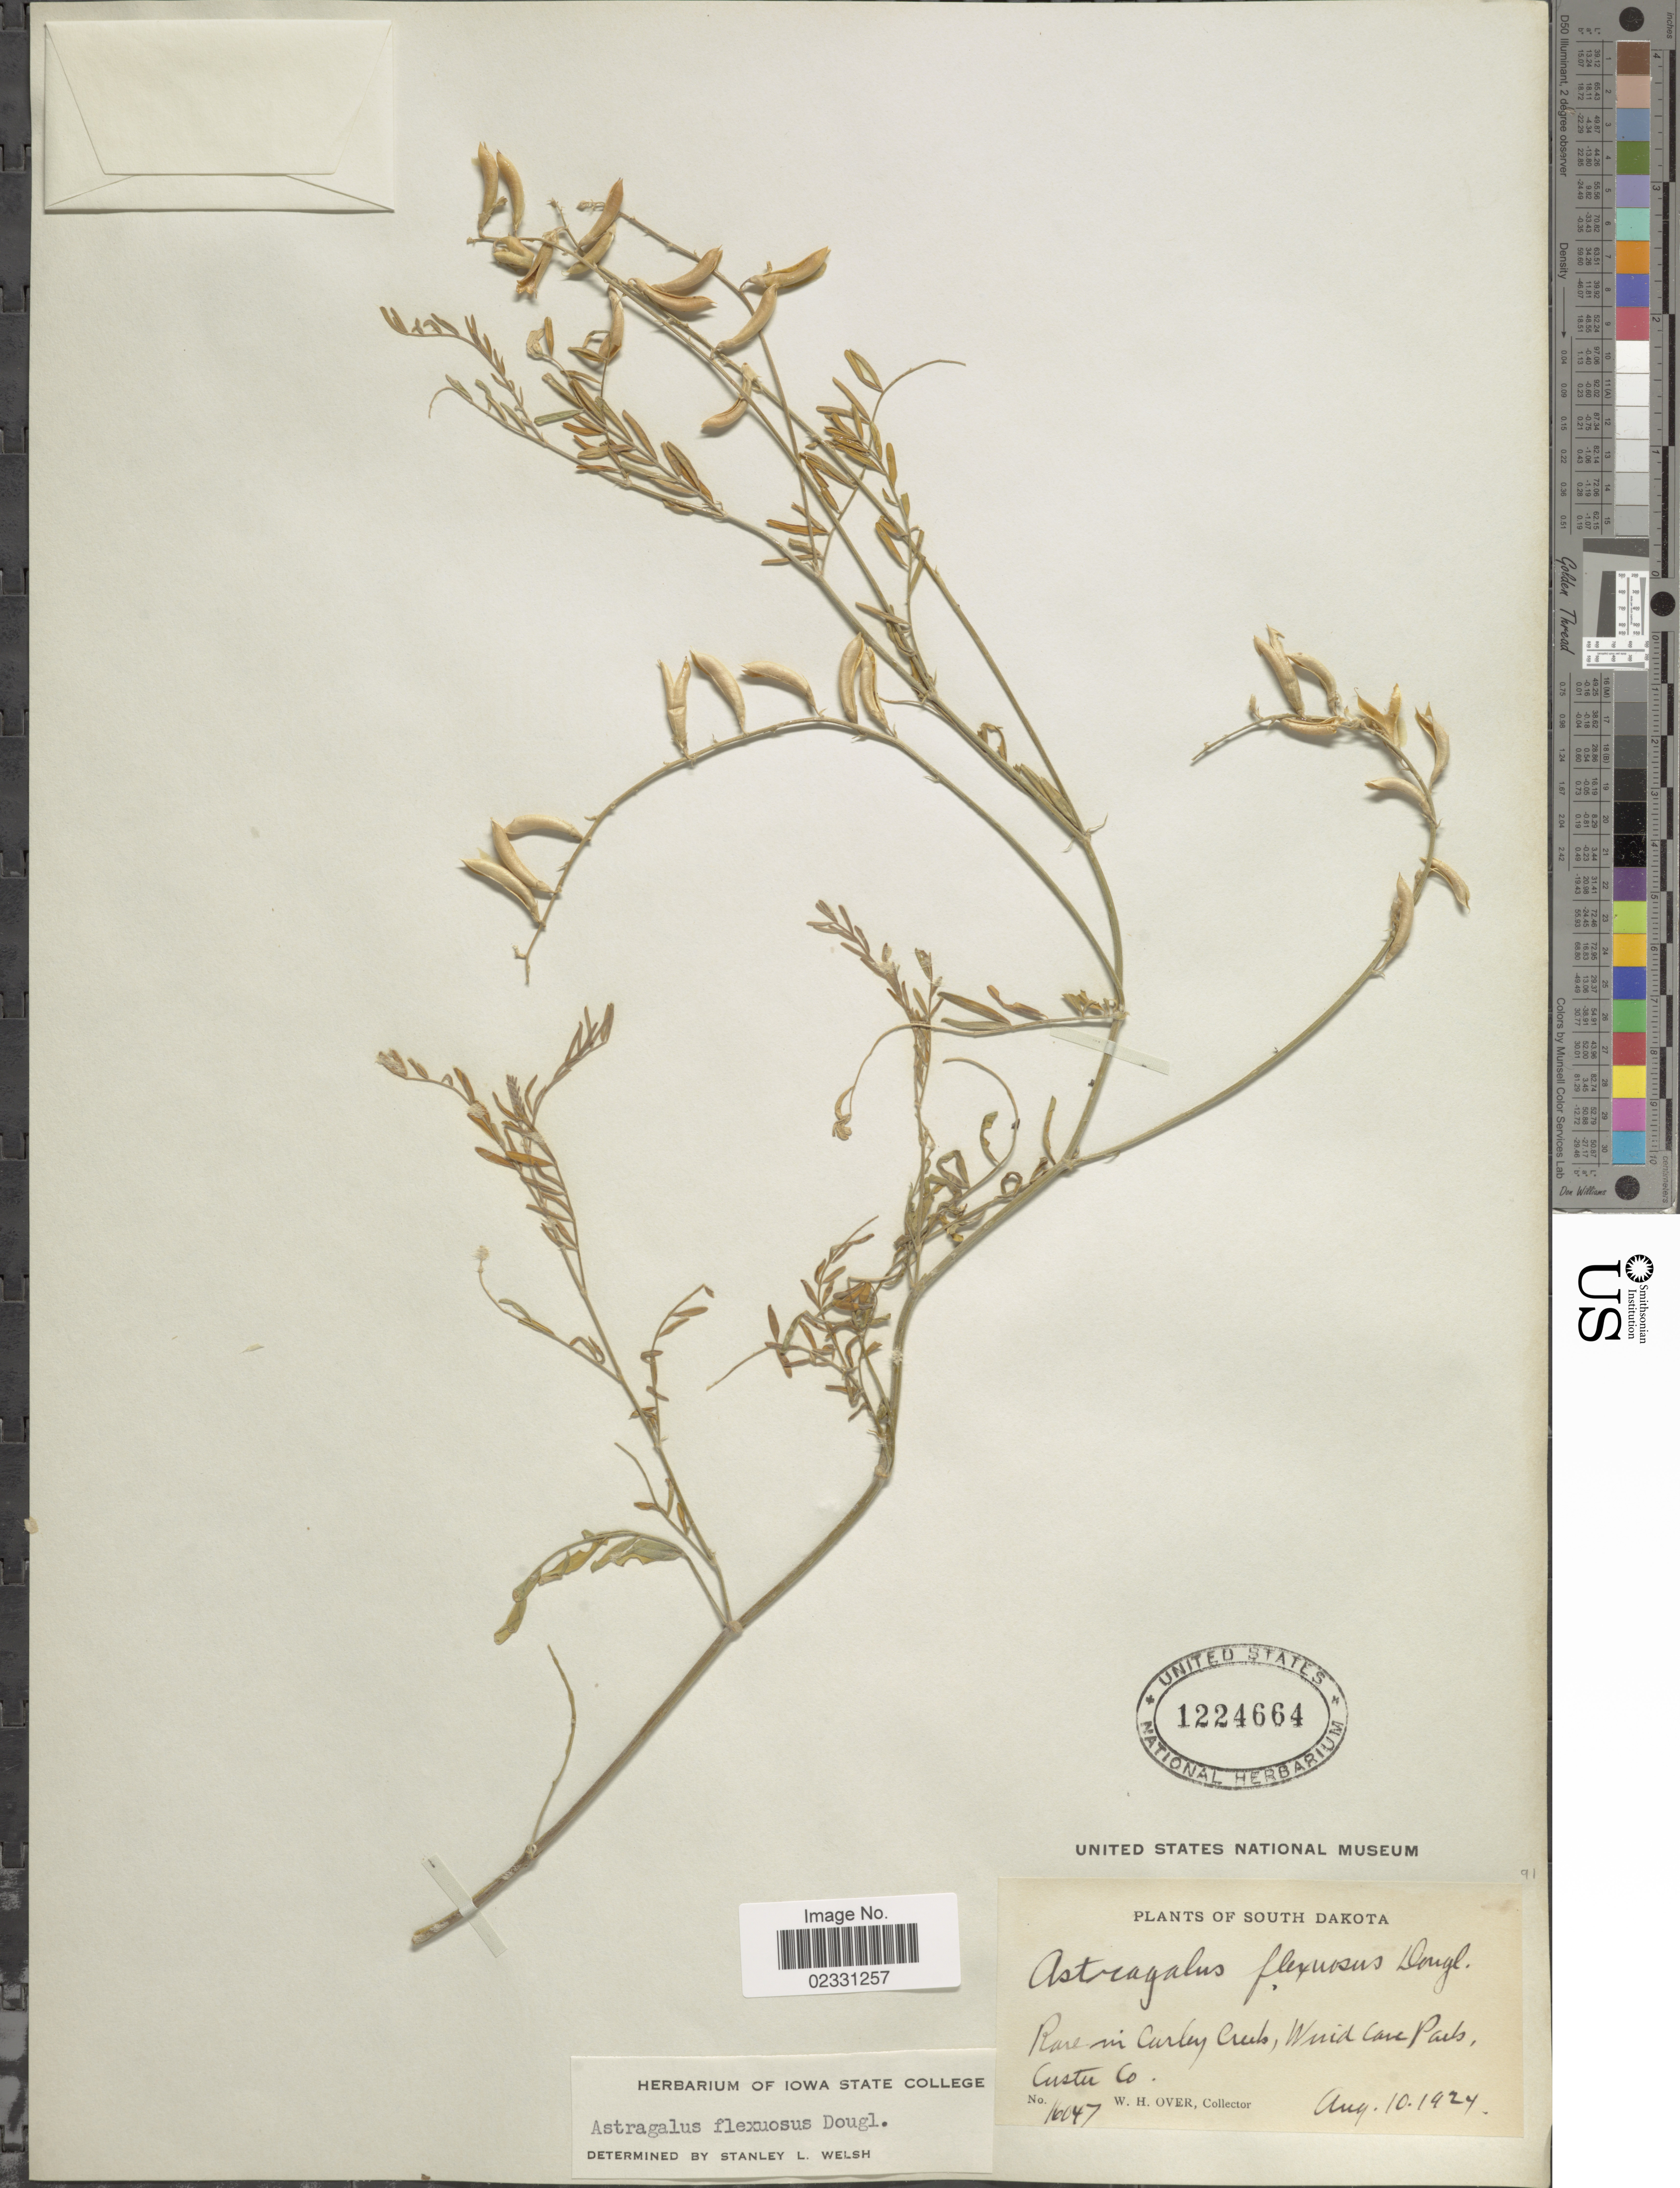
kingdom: Plantae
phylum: Tracheophyta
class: Magnoliopsida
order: Fabales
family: Fabaceae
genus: Astragalus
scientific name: Astragalus flexuosus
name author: (Hook.) Douglas ex G. Don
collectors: W. Over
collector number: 16047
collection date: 1924-08-10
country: United States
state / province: South Dakota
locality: Curley Creek, Wind Cave Park, Custer Co.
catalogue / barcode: US 1224664